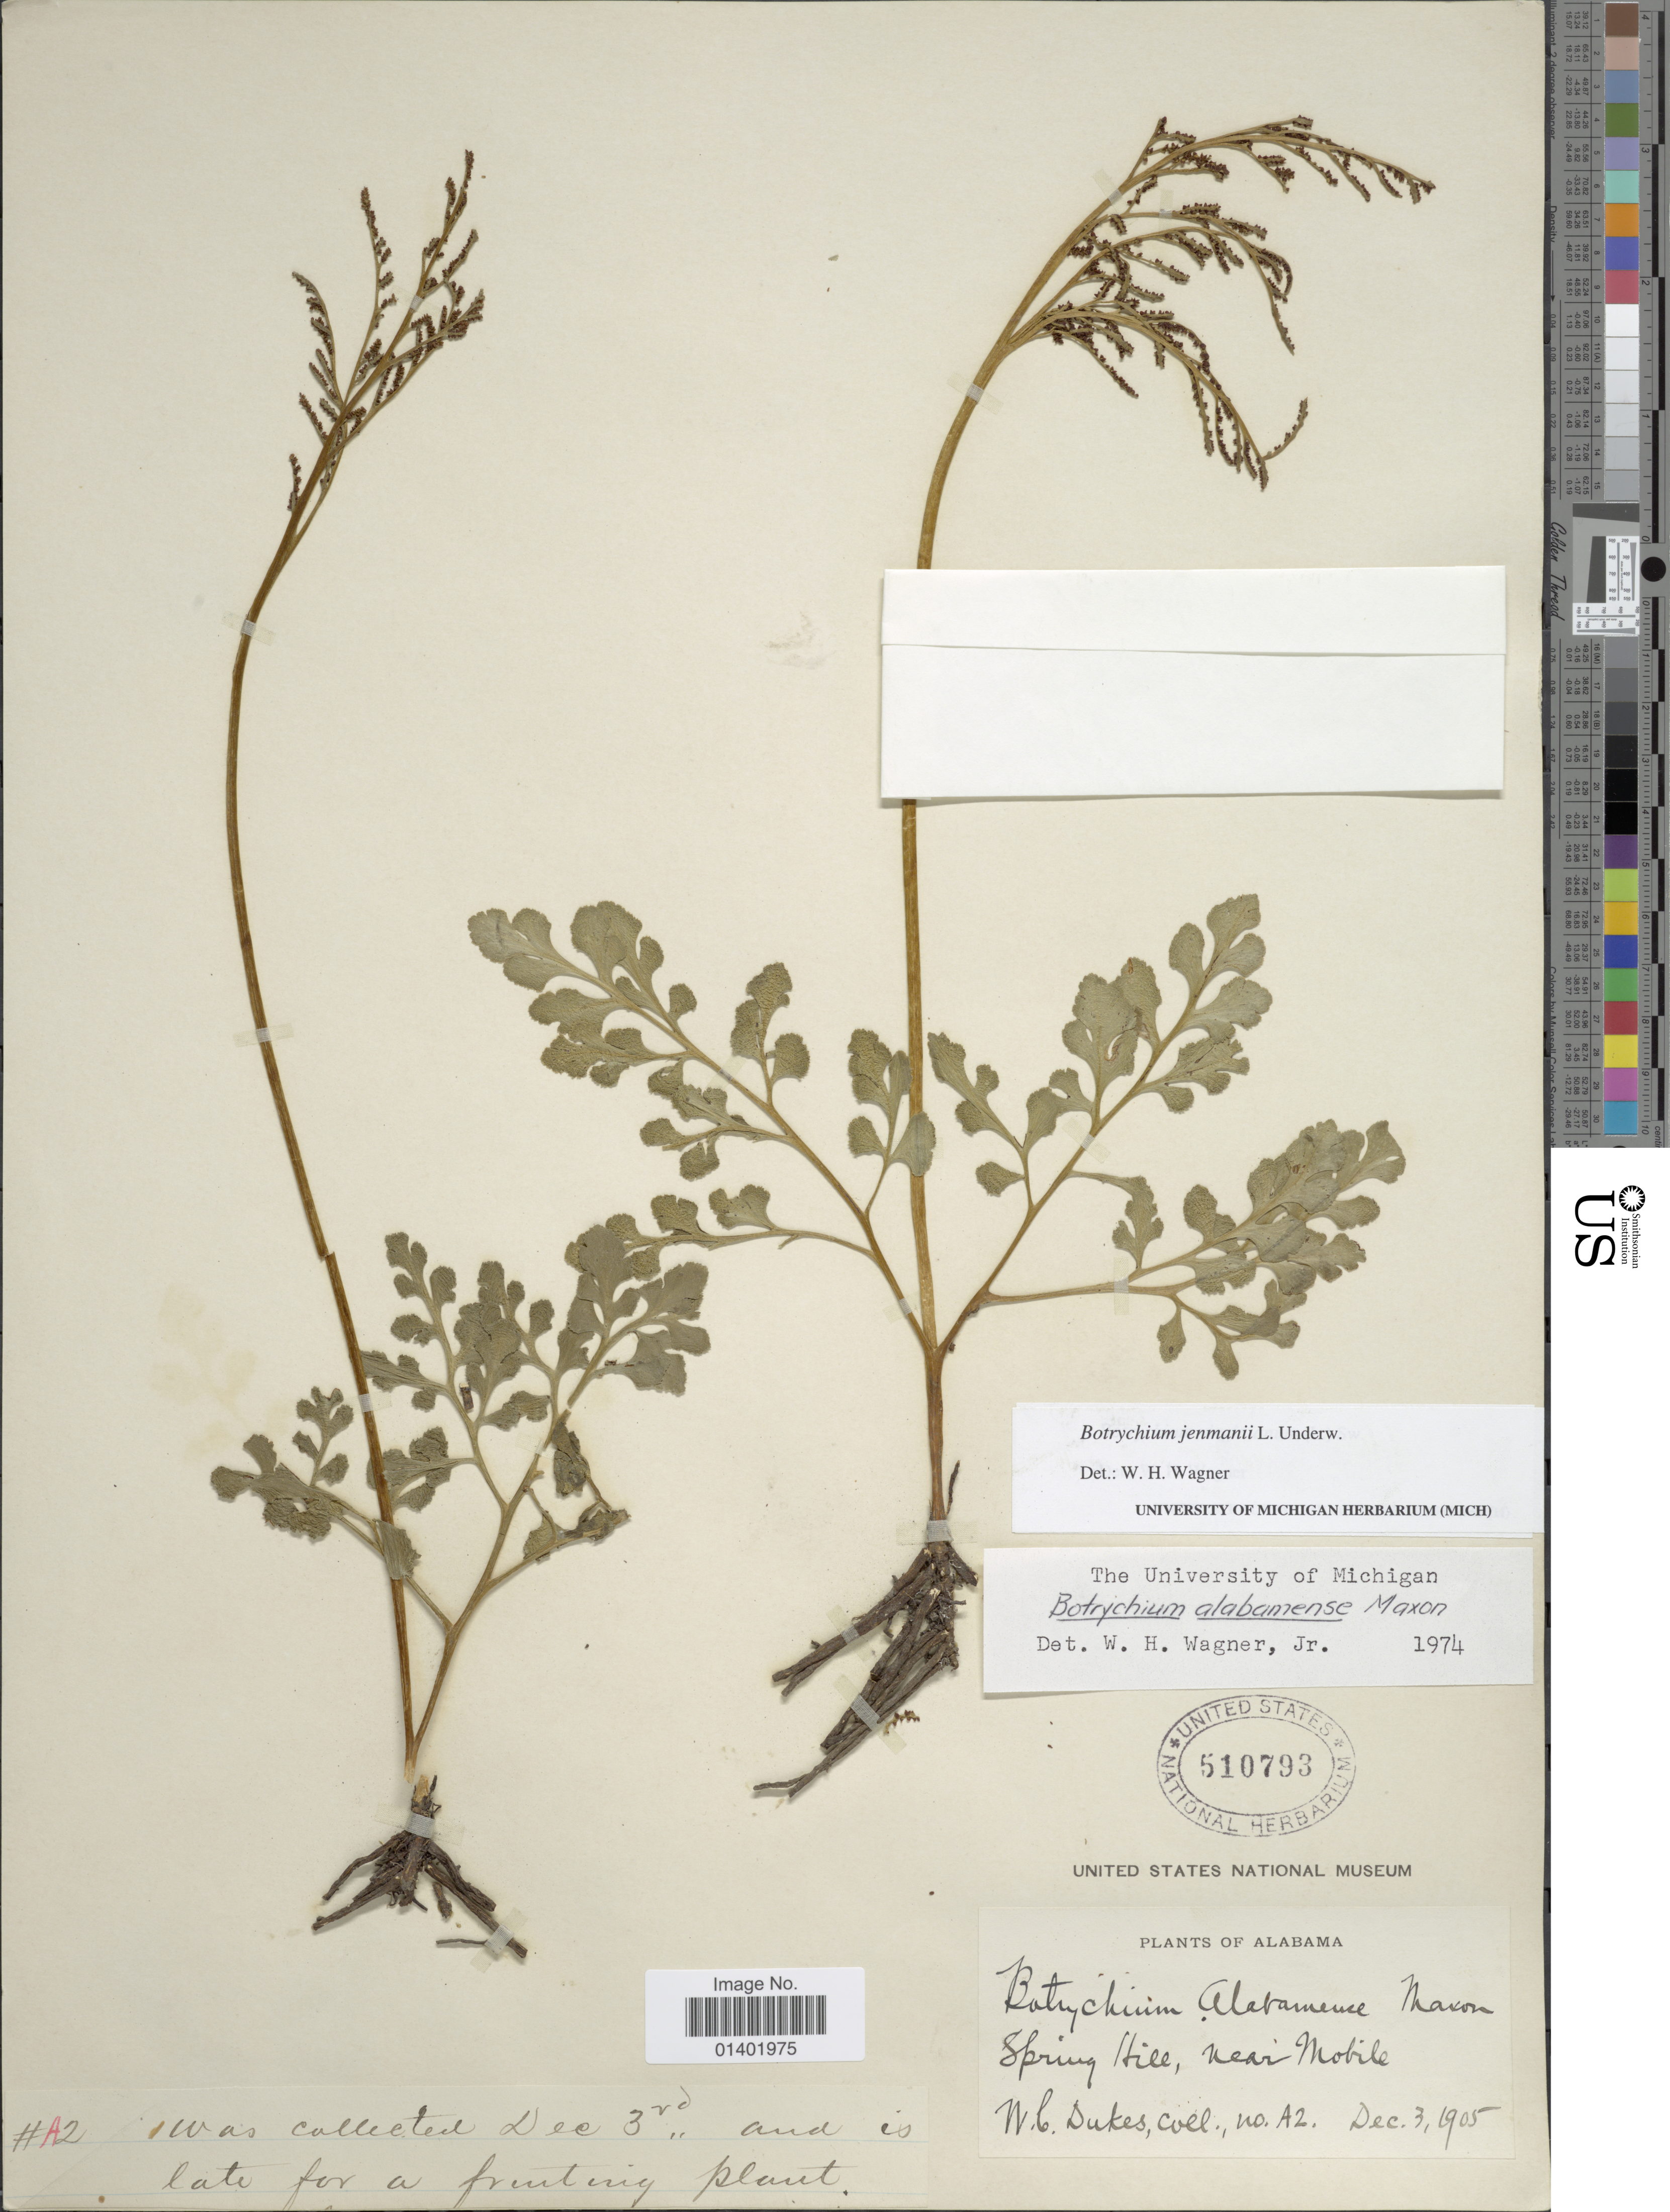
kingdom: Plantae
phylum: Tracheophyta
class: Polypodiopsida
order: Ophioglossales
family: Ophioglossaceae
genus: Botrychium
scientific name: Botrychium jenmanii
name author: Underw.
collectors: W. C. Dukes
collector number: A2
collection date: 1905-12-03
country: United States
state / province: Alabama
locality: Spring Hill, near Mobile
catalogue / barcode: US 510793